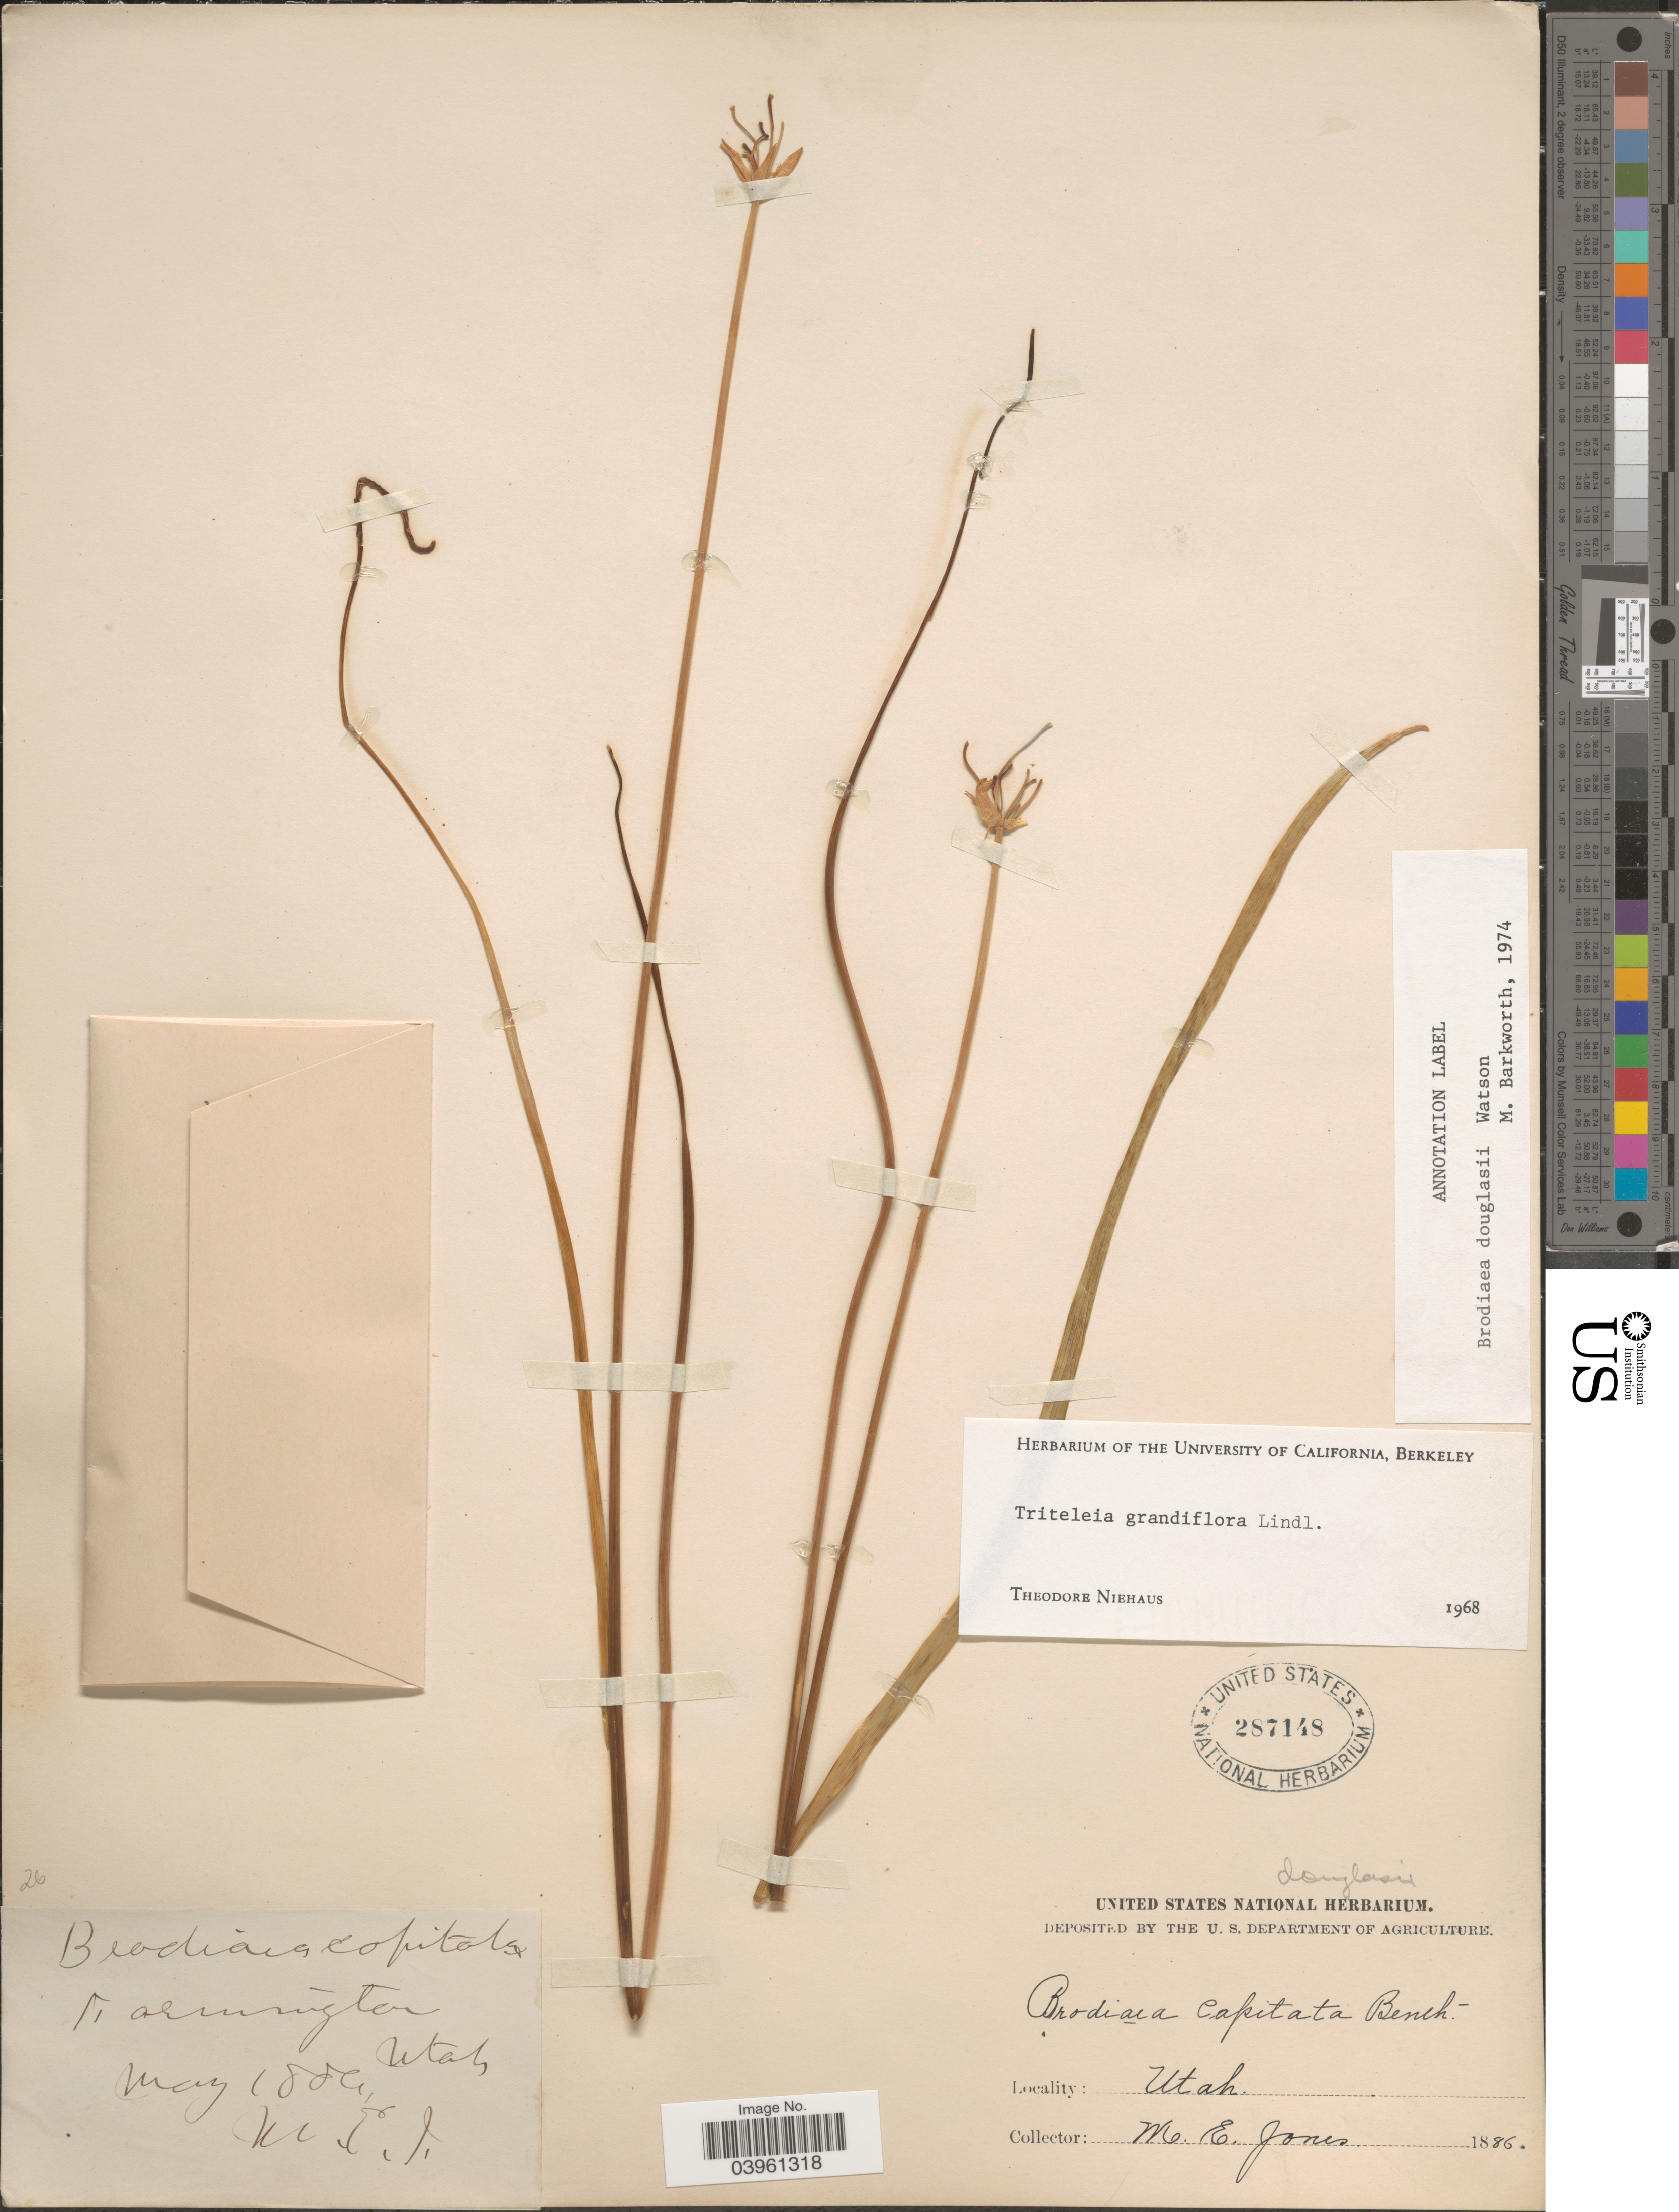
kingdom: Plantae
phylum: Tracheophyta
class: Liliopsida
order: Asparagales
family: Asparagaceae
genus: Triteleia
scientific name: Triteleia grandiflora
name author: Lindl.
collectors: M. E. Jones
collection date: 1886-05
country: United States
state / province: Utah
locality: Farmington.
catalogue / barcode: US 287148